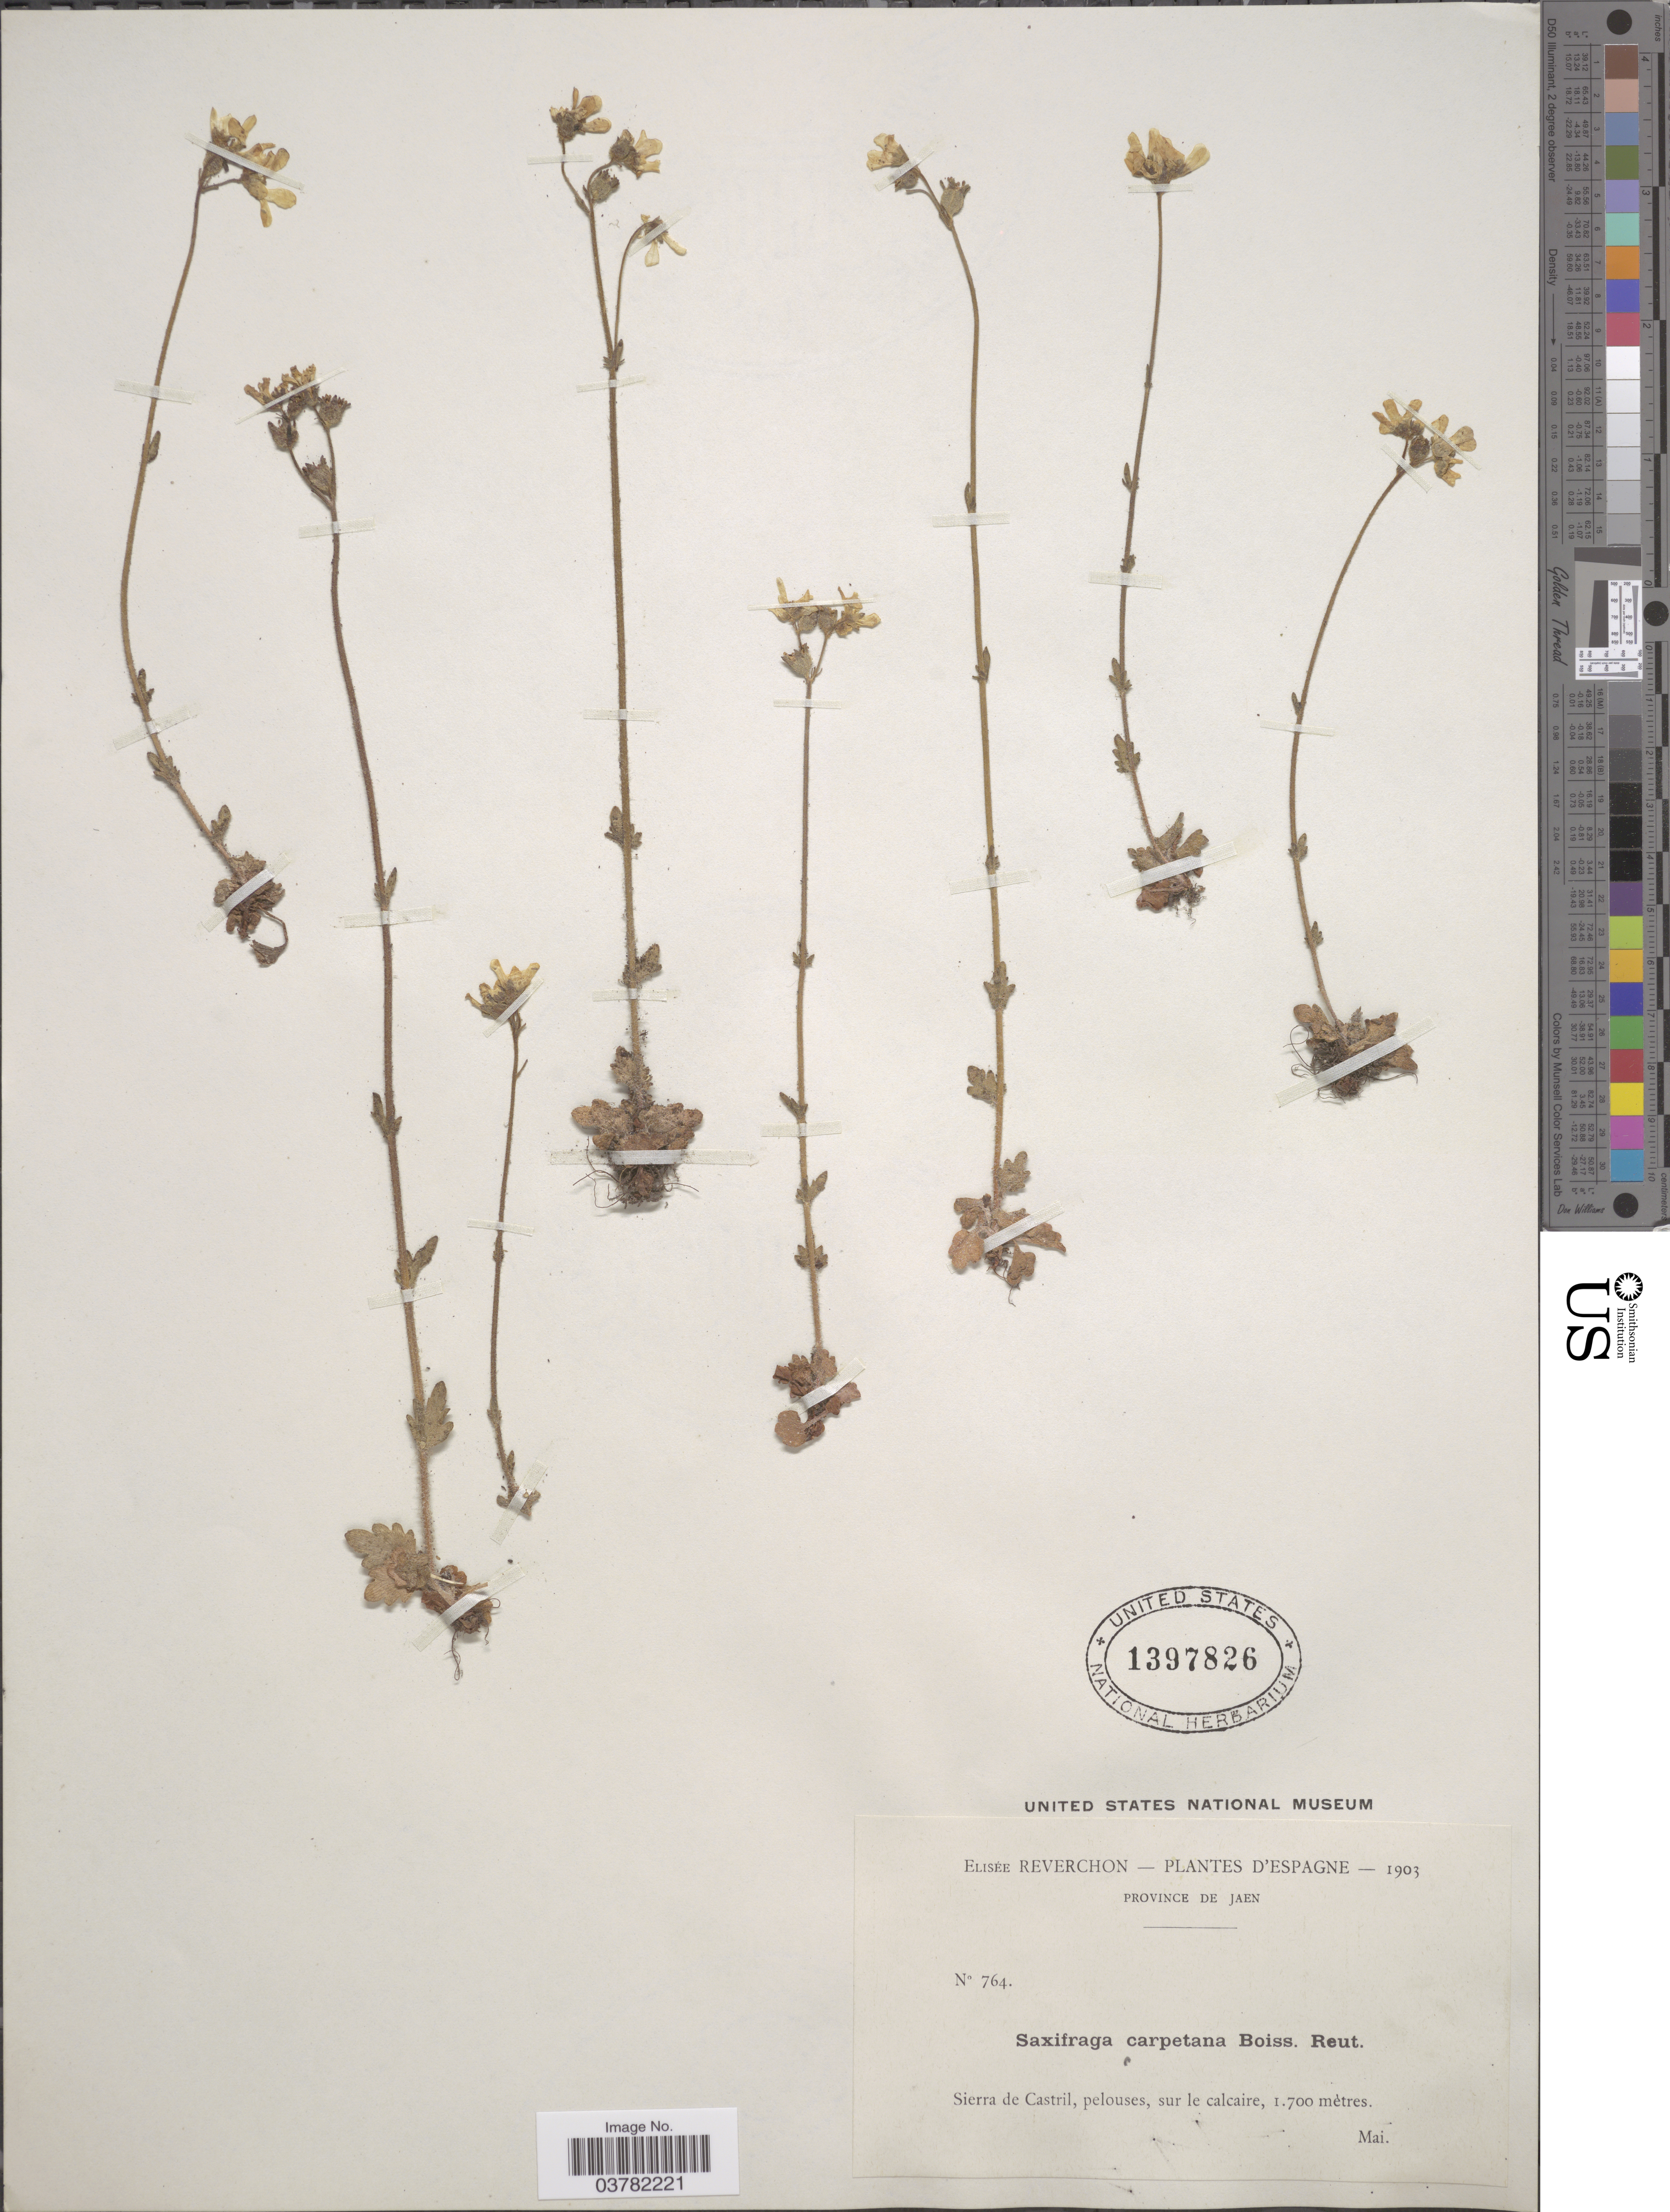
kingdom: Plantae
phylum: Tracheophyta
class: Magnoliopsida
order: Saxifragales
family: Saxifragaceae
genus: Saxifraga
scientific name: Saxifraga carpetana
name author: Boiss. & Reut.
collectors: E. Reverchon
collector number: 764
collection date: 1903-05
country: Spain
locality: Espagne. Sierra de Castril, pelouses, sur le calcaire.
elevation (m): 1700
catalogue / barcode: US 1397826